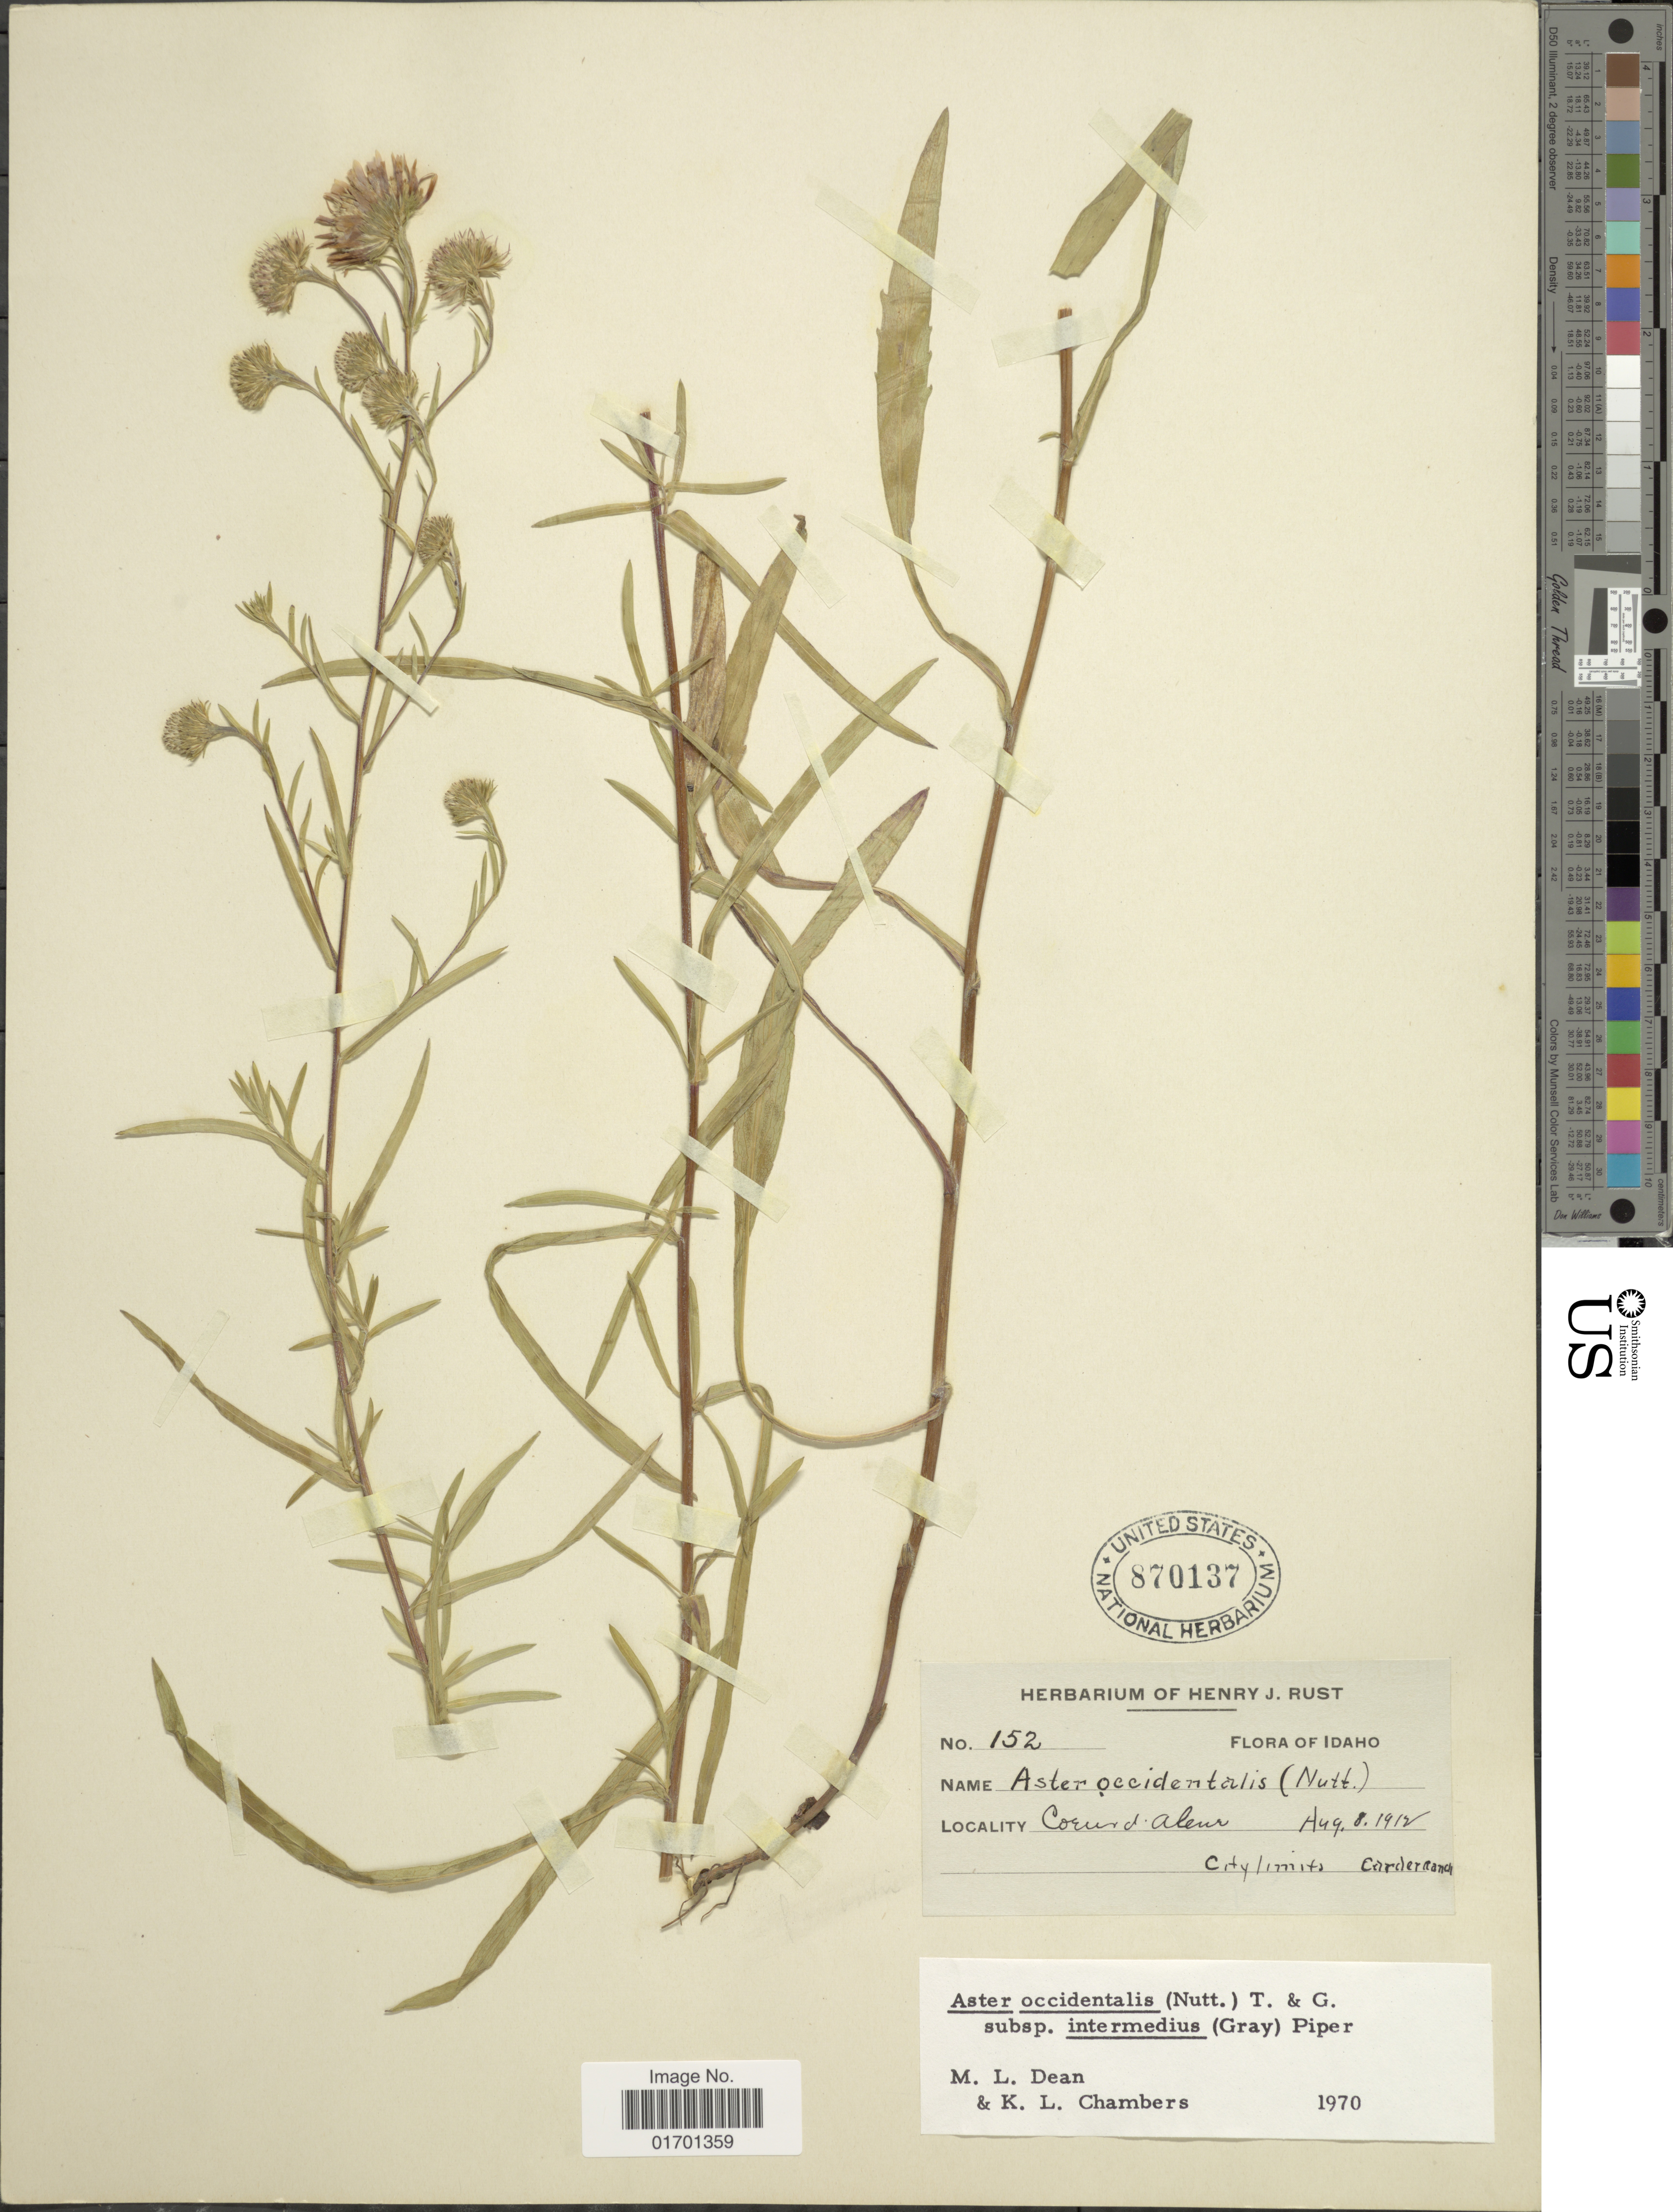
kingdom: Plantae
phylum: Tracheophyta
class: Magnoliopsida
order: Asterales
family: Asteraceae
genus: Symphyotrichum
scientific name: Symphyotrichum spathulatum var. intermedium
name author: (A. Gray) G.L. Nesom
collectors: ex herb. Henry J. Rust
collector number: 152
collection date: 1912-08-08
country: United States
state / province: Idaho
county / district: Kootenai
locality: Coeur d'Alene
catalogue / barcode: US 870137